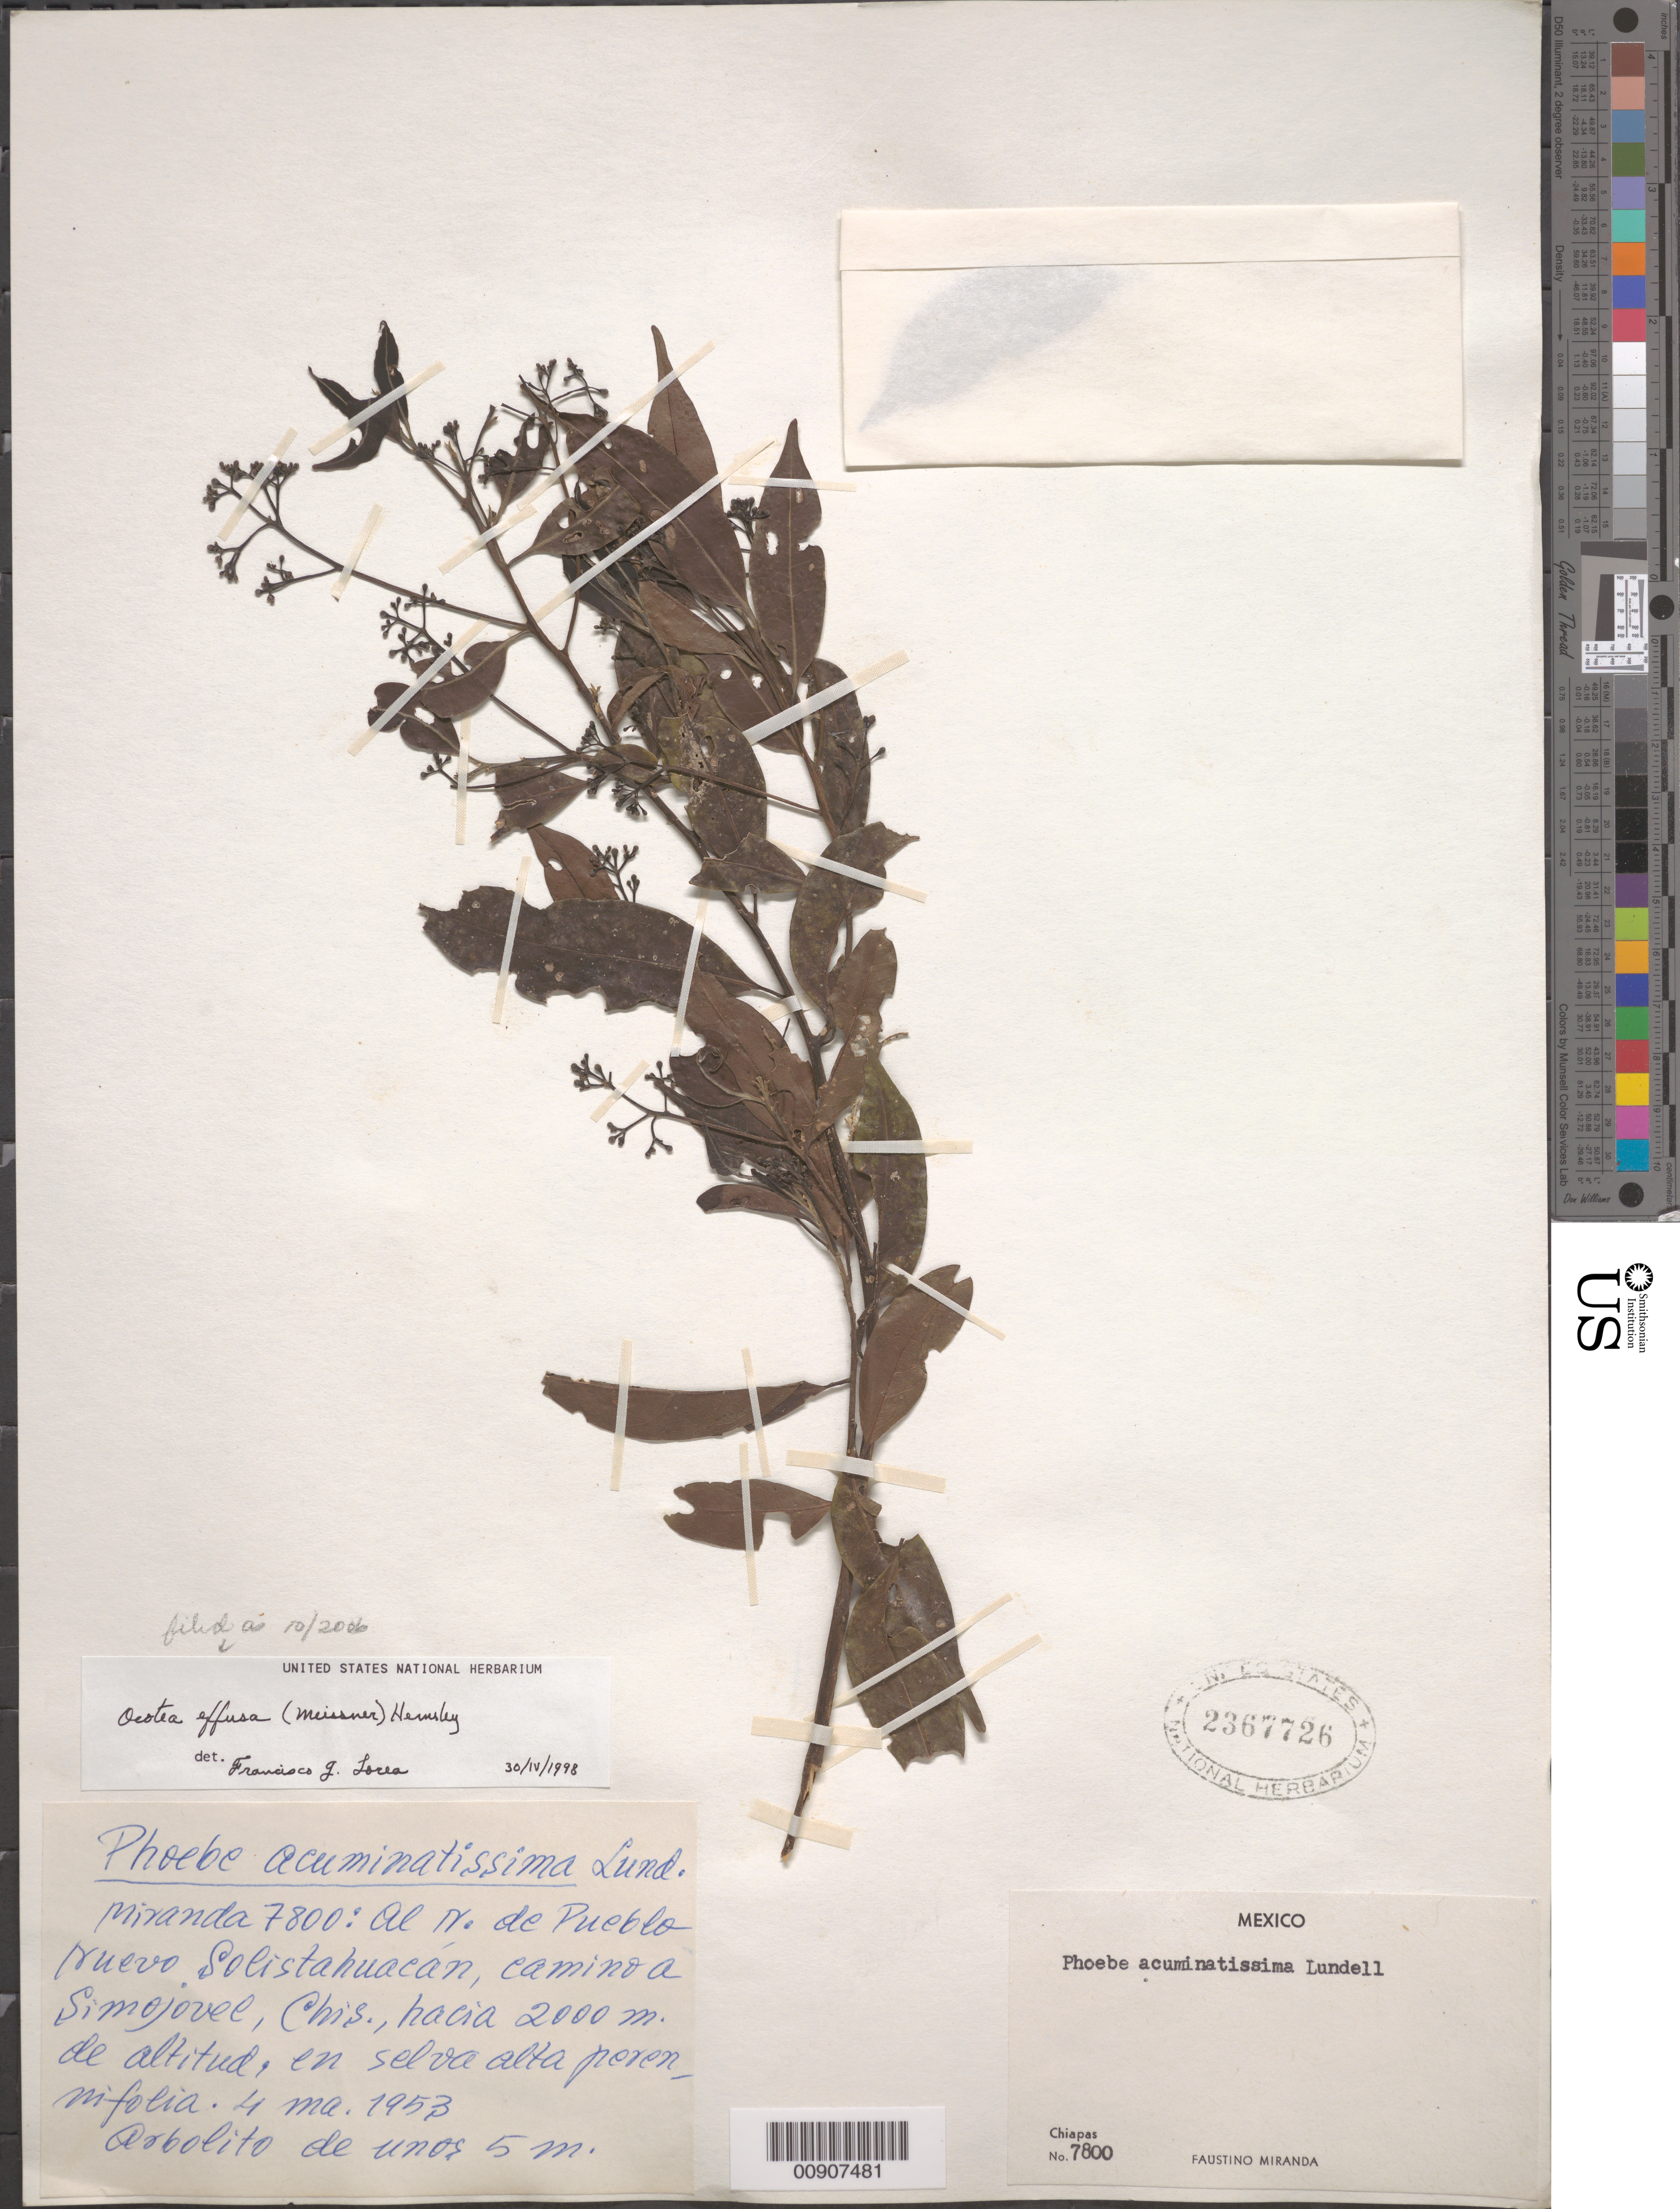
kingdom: Plantae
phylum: Tracheophyta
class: Magnoliopsida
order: Laurales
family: Lauraceae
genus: Ocotea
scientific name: Ocotea effusa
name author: (Meisn.) Hemsl.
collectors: Miranda G., F.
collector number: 7800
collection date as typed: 04 Mar 1953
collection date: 1953-03-04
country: Mexico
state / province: Chiapas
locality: Al N. de Pueblo Nuevo Solistahuacán, camino a Simojovel, Chiapas.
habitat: En selva alta perennifolia.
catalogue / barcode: US 2367726